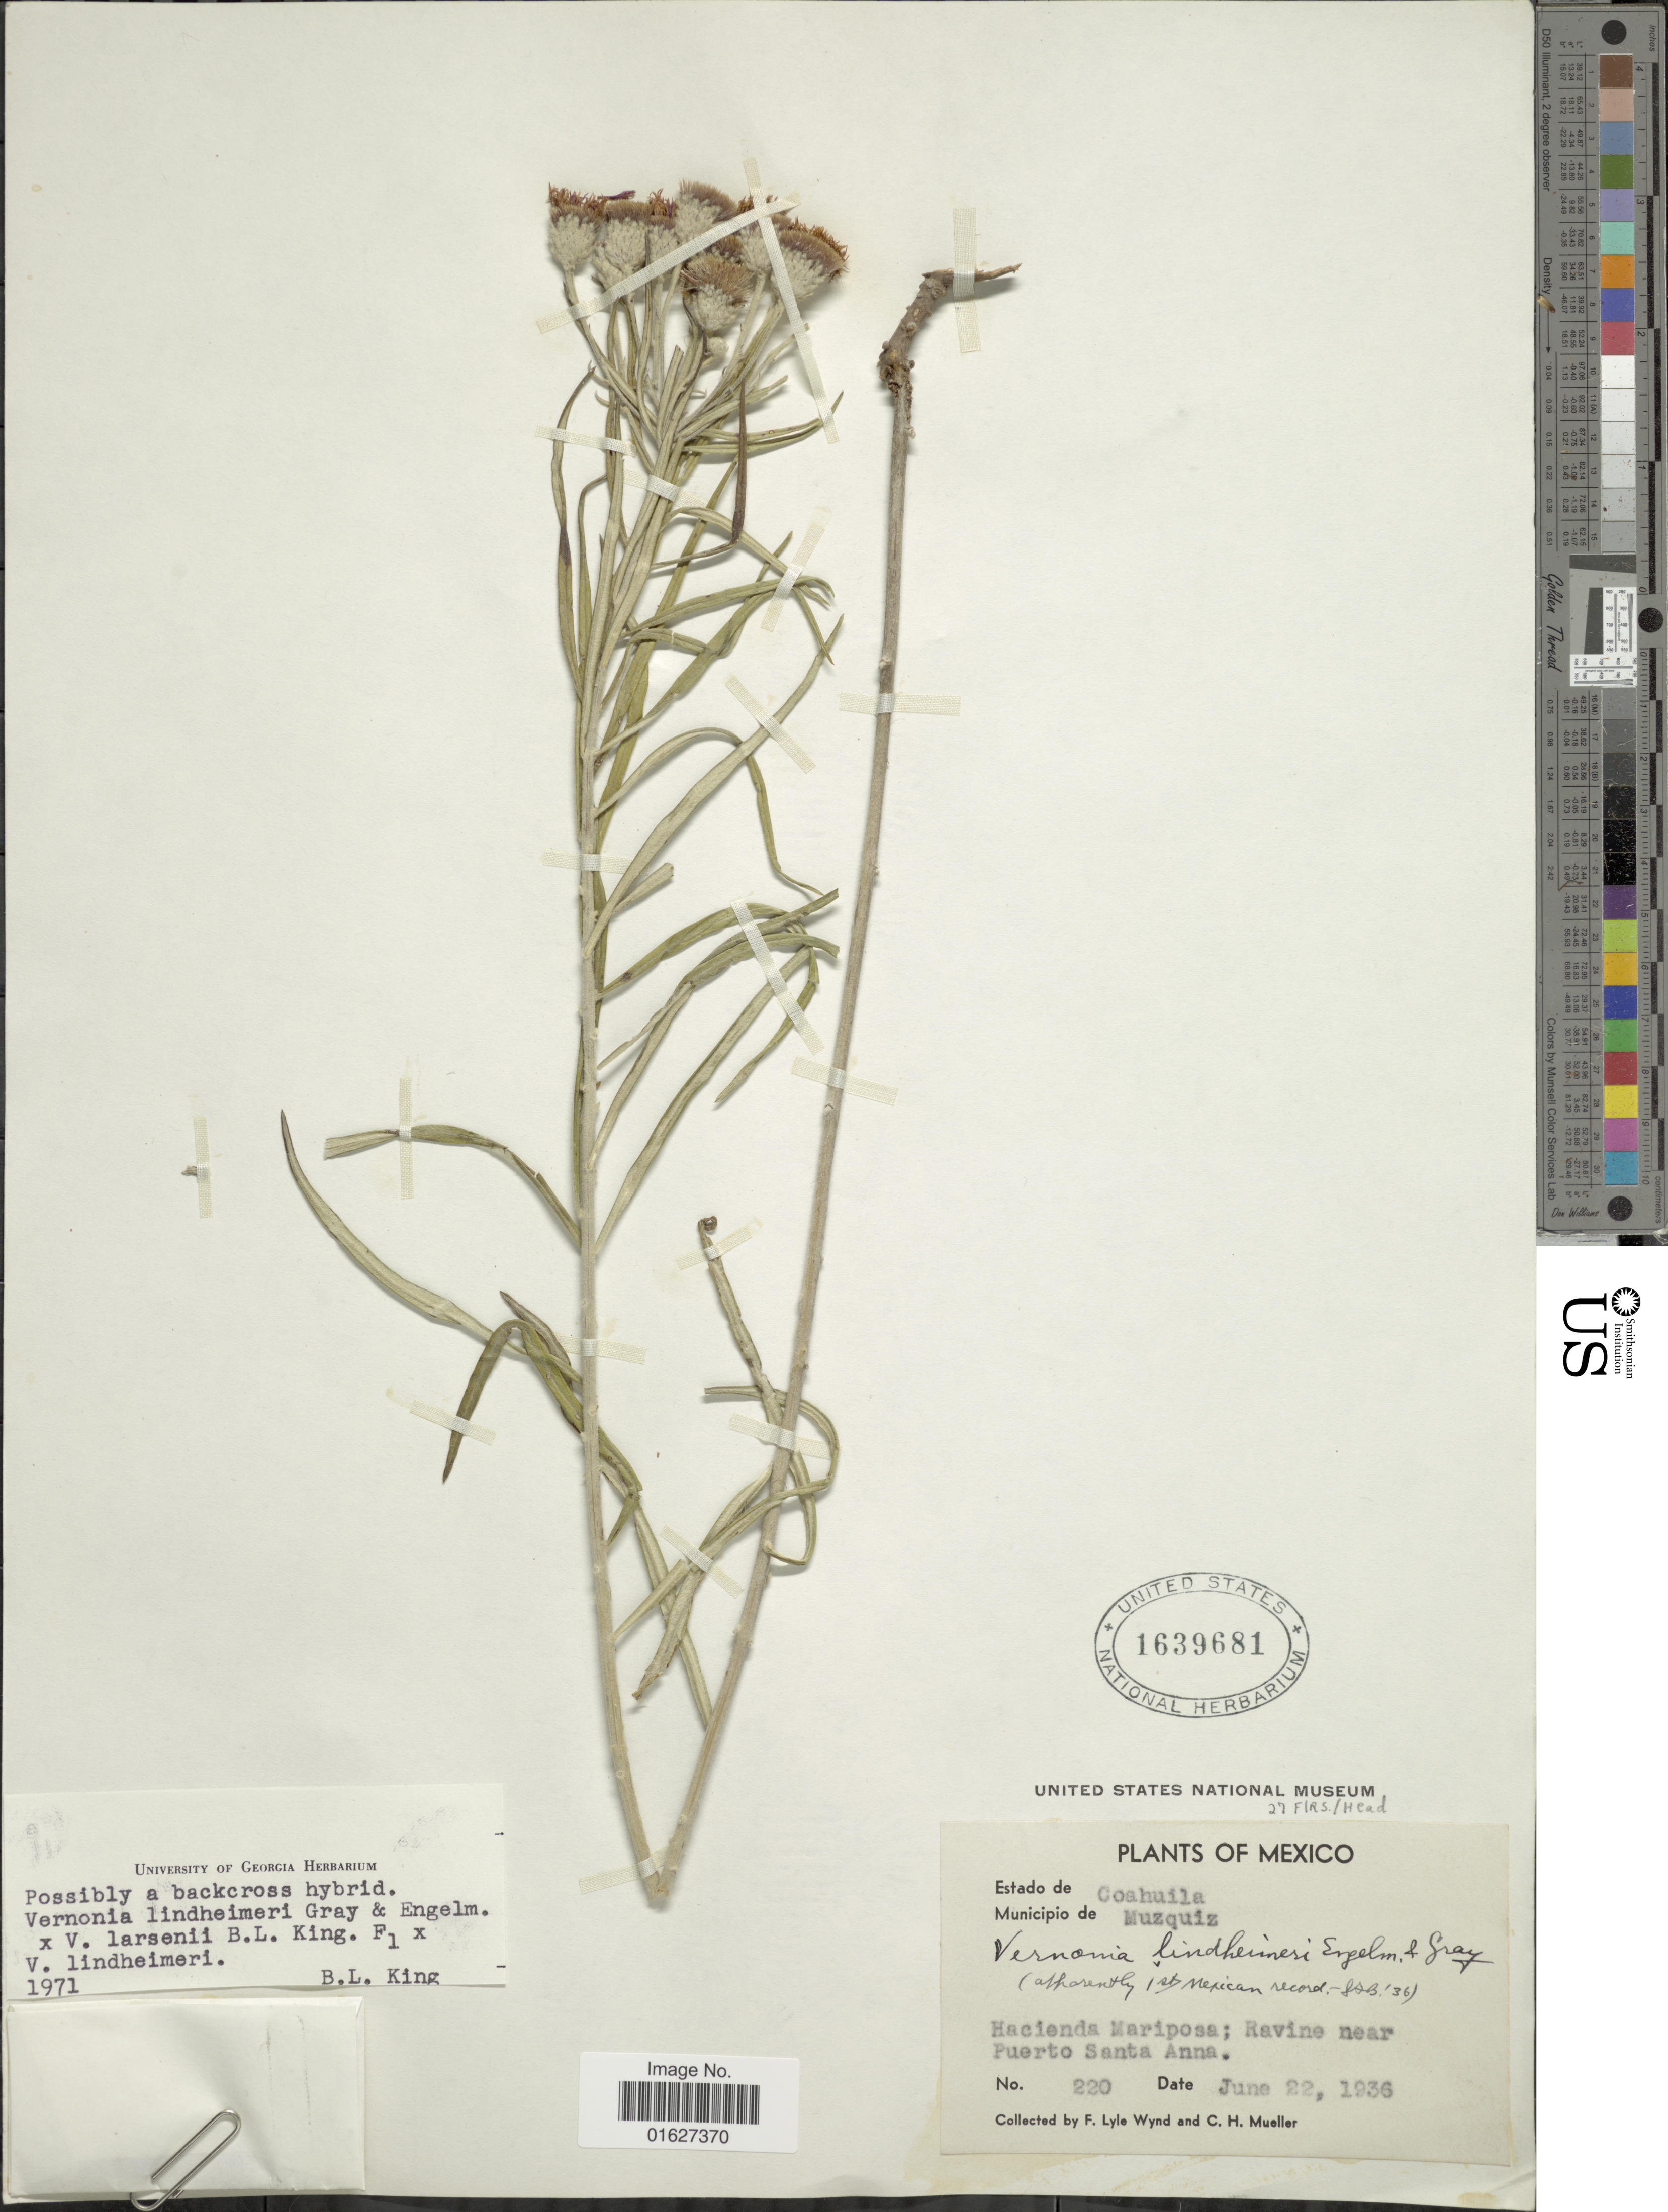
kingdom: Plantae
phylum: Tracheophyta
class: Magnoliopsida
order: Asterales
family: Asteraceae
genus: Vernonia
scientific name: Vernonia lindheimeri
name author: A. Gray & Engelm. in A. Gray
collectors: F. L. Wynd & C. H. Mueller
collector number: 220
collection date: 1936-06-22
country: Mexico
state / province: Coahuila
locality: Mexico. Estado de Coahuila. Municipio de Muzquiz. Hacienda Mariposa; Ravine near Puerto Santa Anna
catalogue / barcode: US 1639681